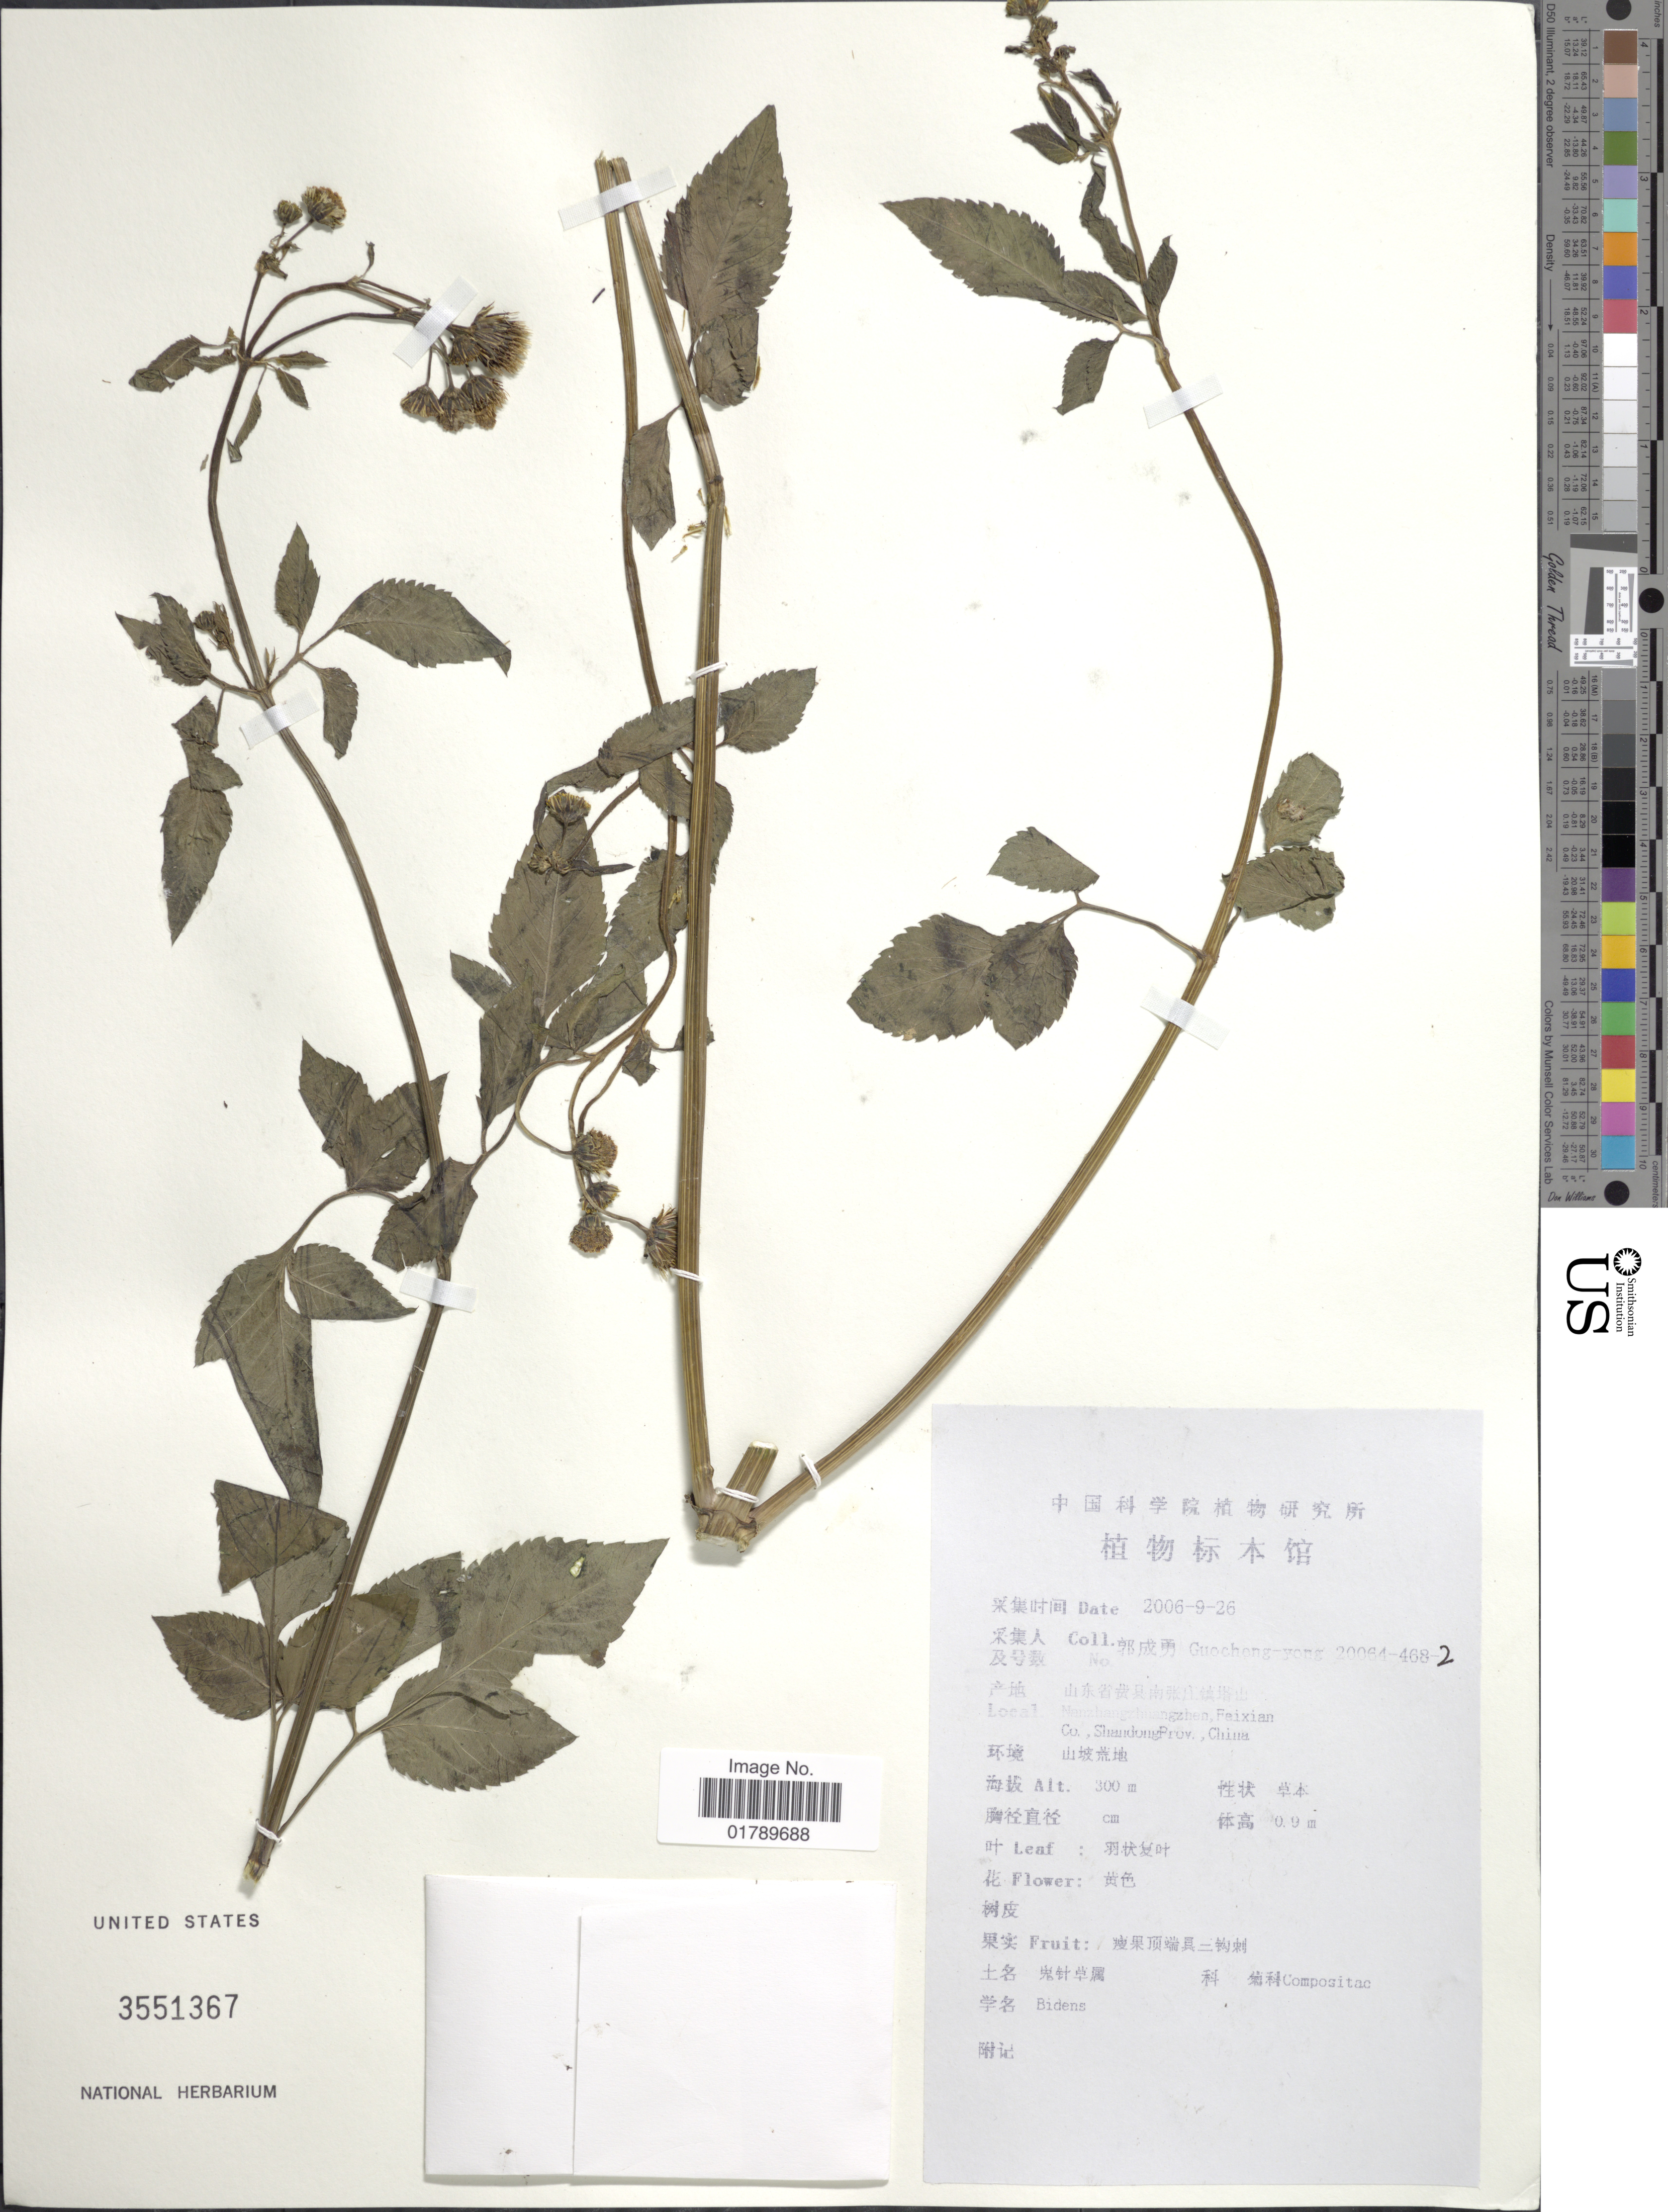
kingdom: Plantae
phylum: Tracheophyta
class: Magnoliopsida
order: Asterales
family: Asteraceae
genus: Bidens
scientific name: Bidens sp.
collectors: Guo cheng-yong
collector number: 20064-468-2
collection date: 2006-09-26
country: China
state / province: Shandong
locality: Nanzhangzhuangzhen, Feizian Co., ShandongProv., China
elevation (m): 300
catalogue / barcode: US 3551367